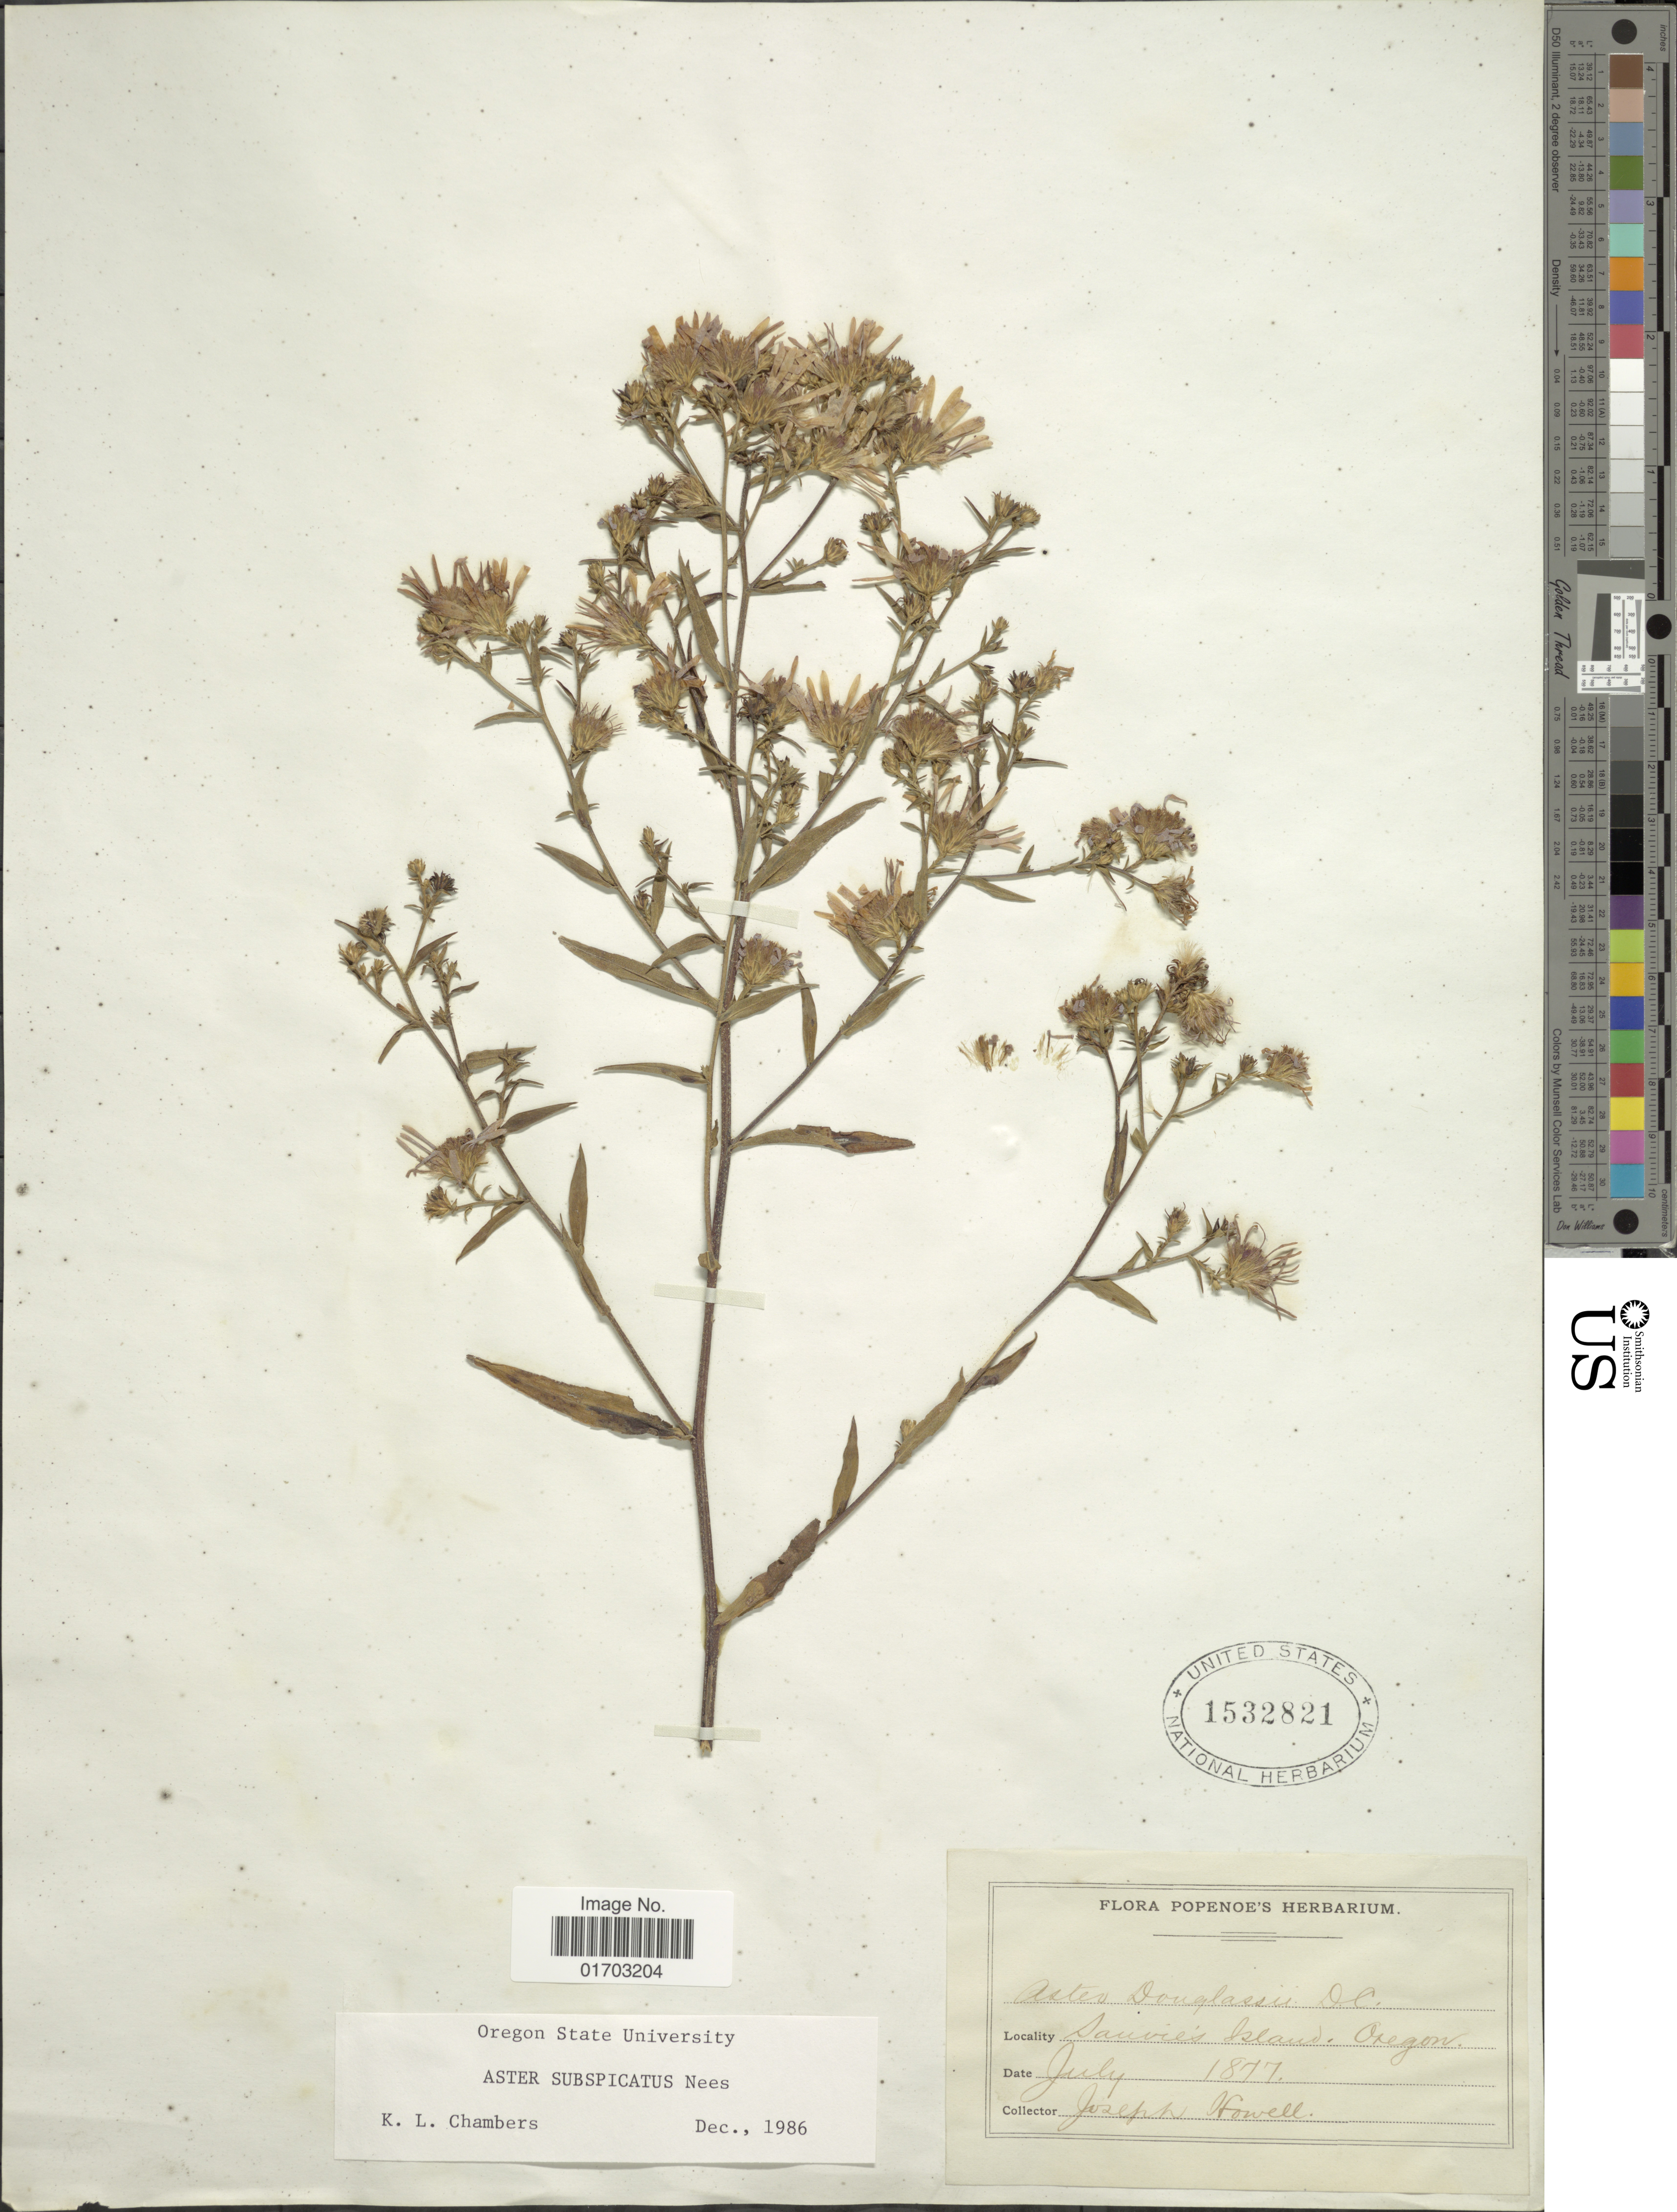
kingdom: Plantae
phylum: Tracheophyta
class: Magnoliopsida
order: Asterales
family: Asteraceae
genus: Symphyotrichum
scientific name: Symphyotrichum subspicatum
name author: (Nees) G.L. Nesom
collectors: J. Howell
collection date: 1877-07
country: United States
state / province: Oregon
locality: Sauvies Island.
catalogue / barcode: US 1532821